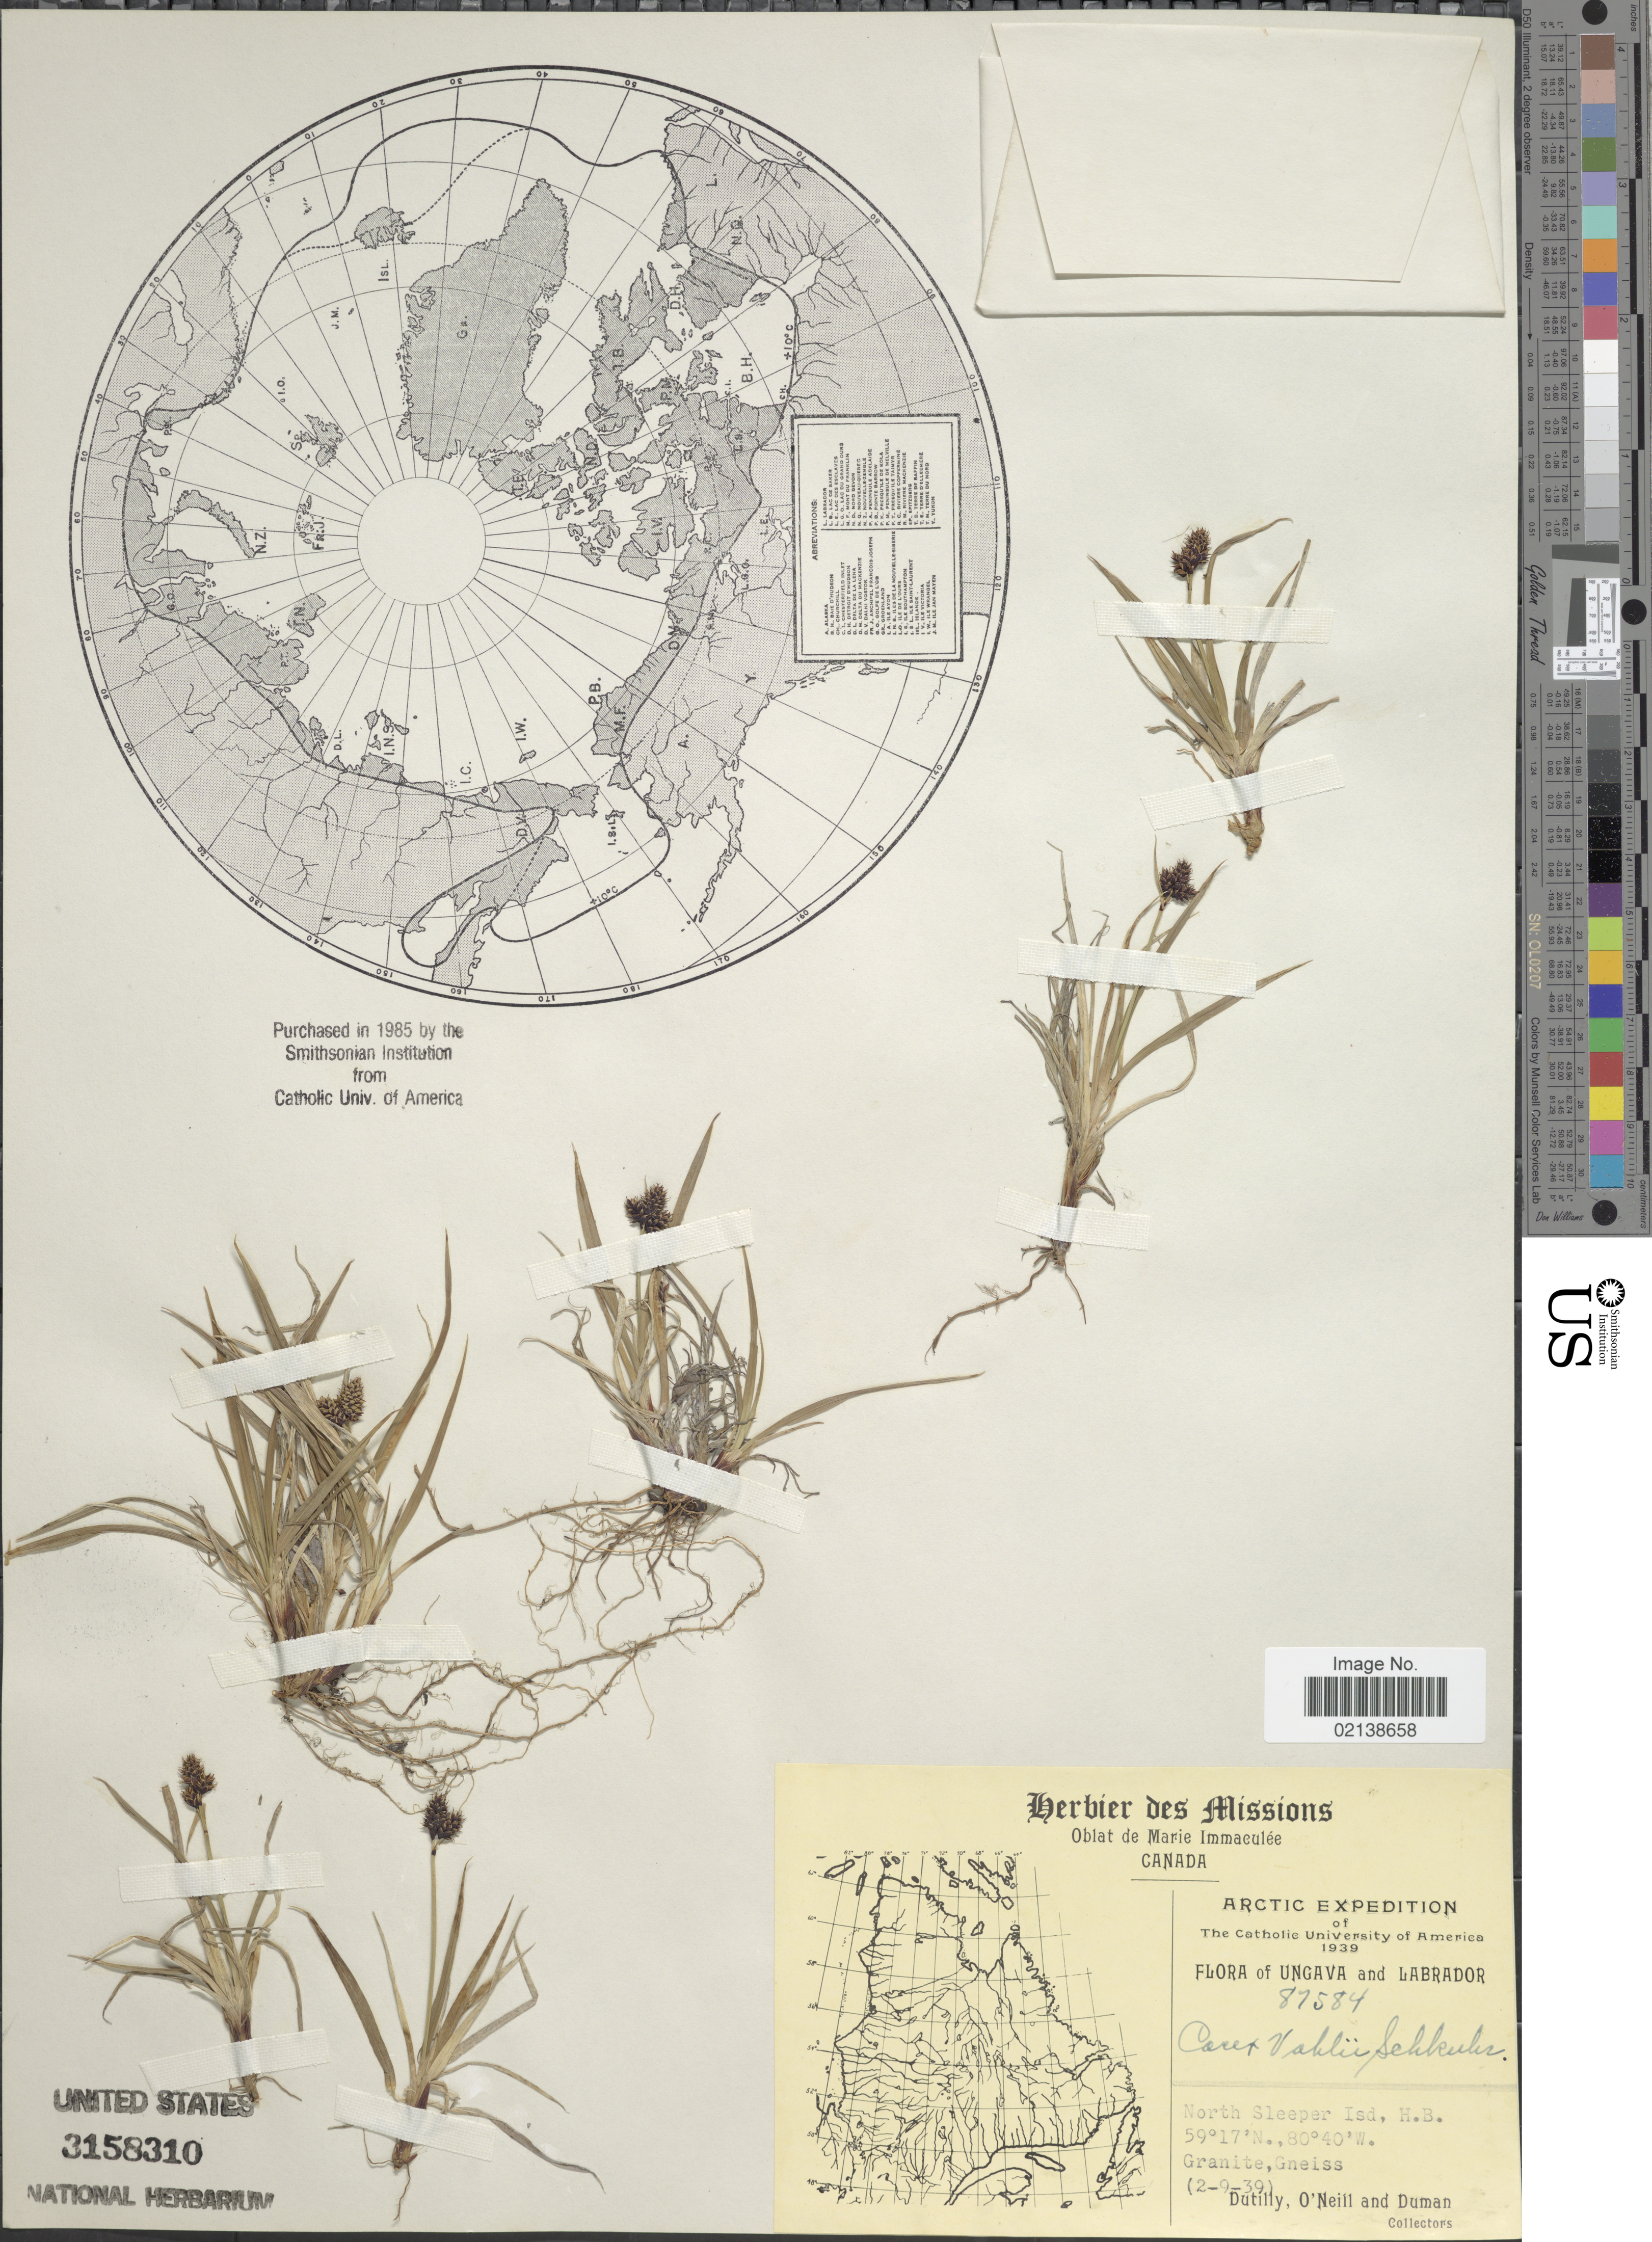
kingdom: Plantae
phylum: Tracheophyta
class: Liliopsida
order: Poales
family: Cyperaceae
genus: Carex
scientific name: Carex norvegica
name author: Retz.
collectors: -. Dutilly, O' Neill & -. Duman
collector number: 87584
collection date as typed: Transcribed d/m/y: 2/9/39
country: Canada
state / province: Newfoundland and Labrador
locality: Canada, Arctic, Ungava & Labrador, North Sleeper Isd., H. B.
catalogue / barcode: US 3158310